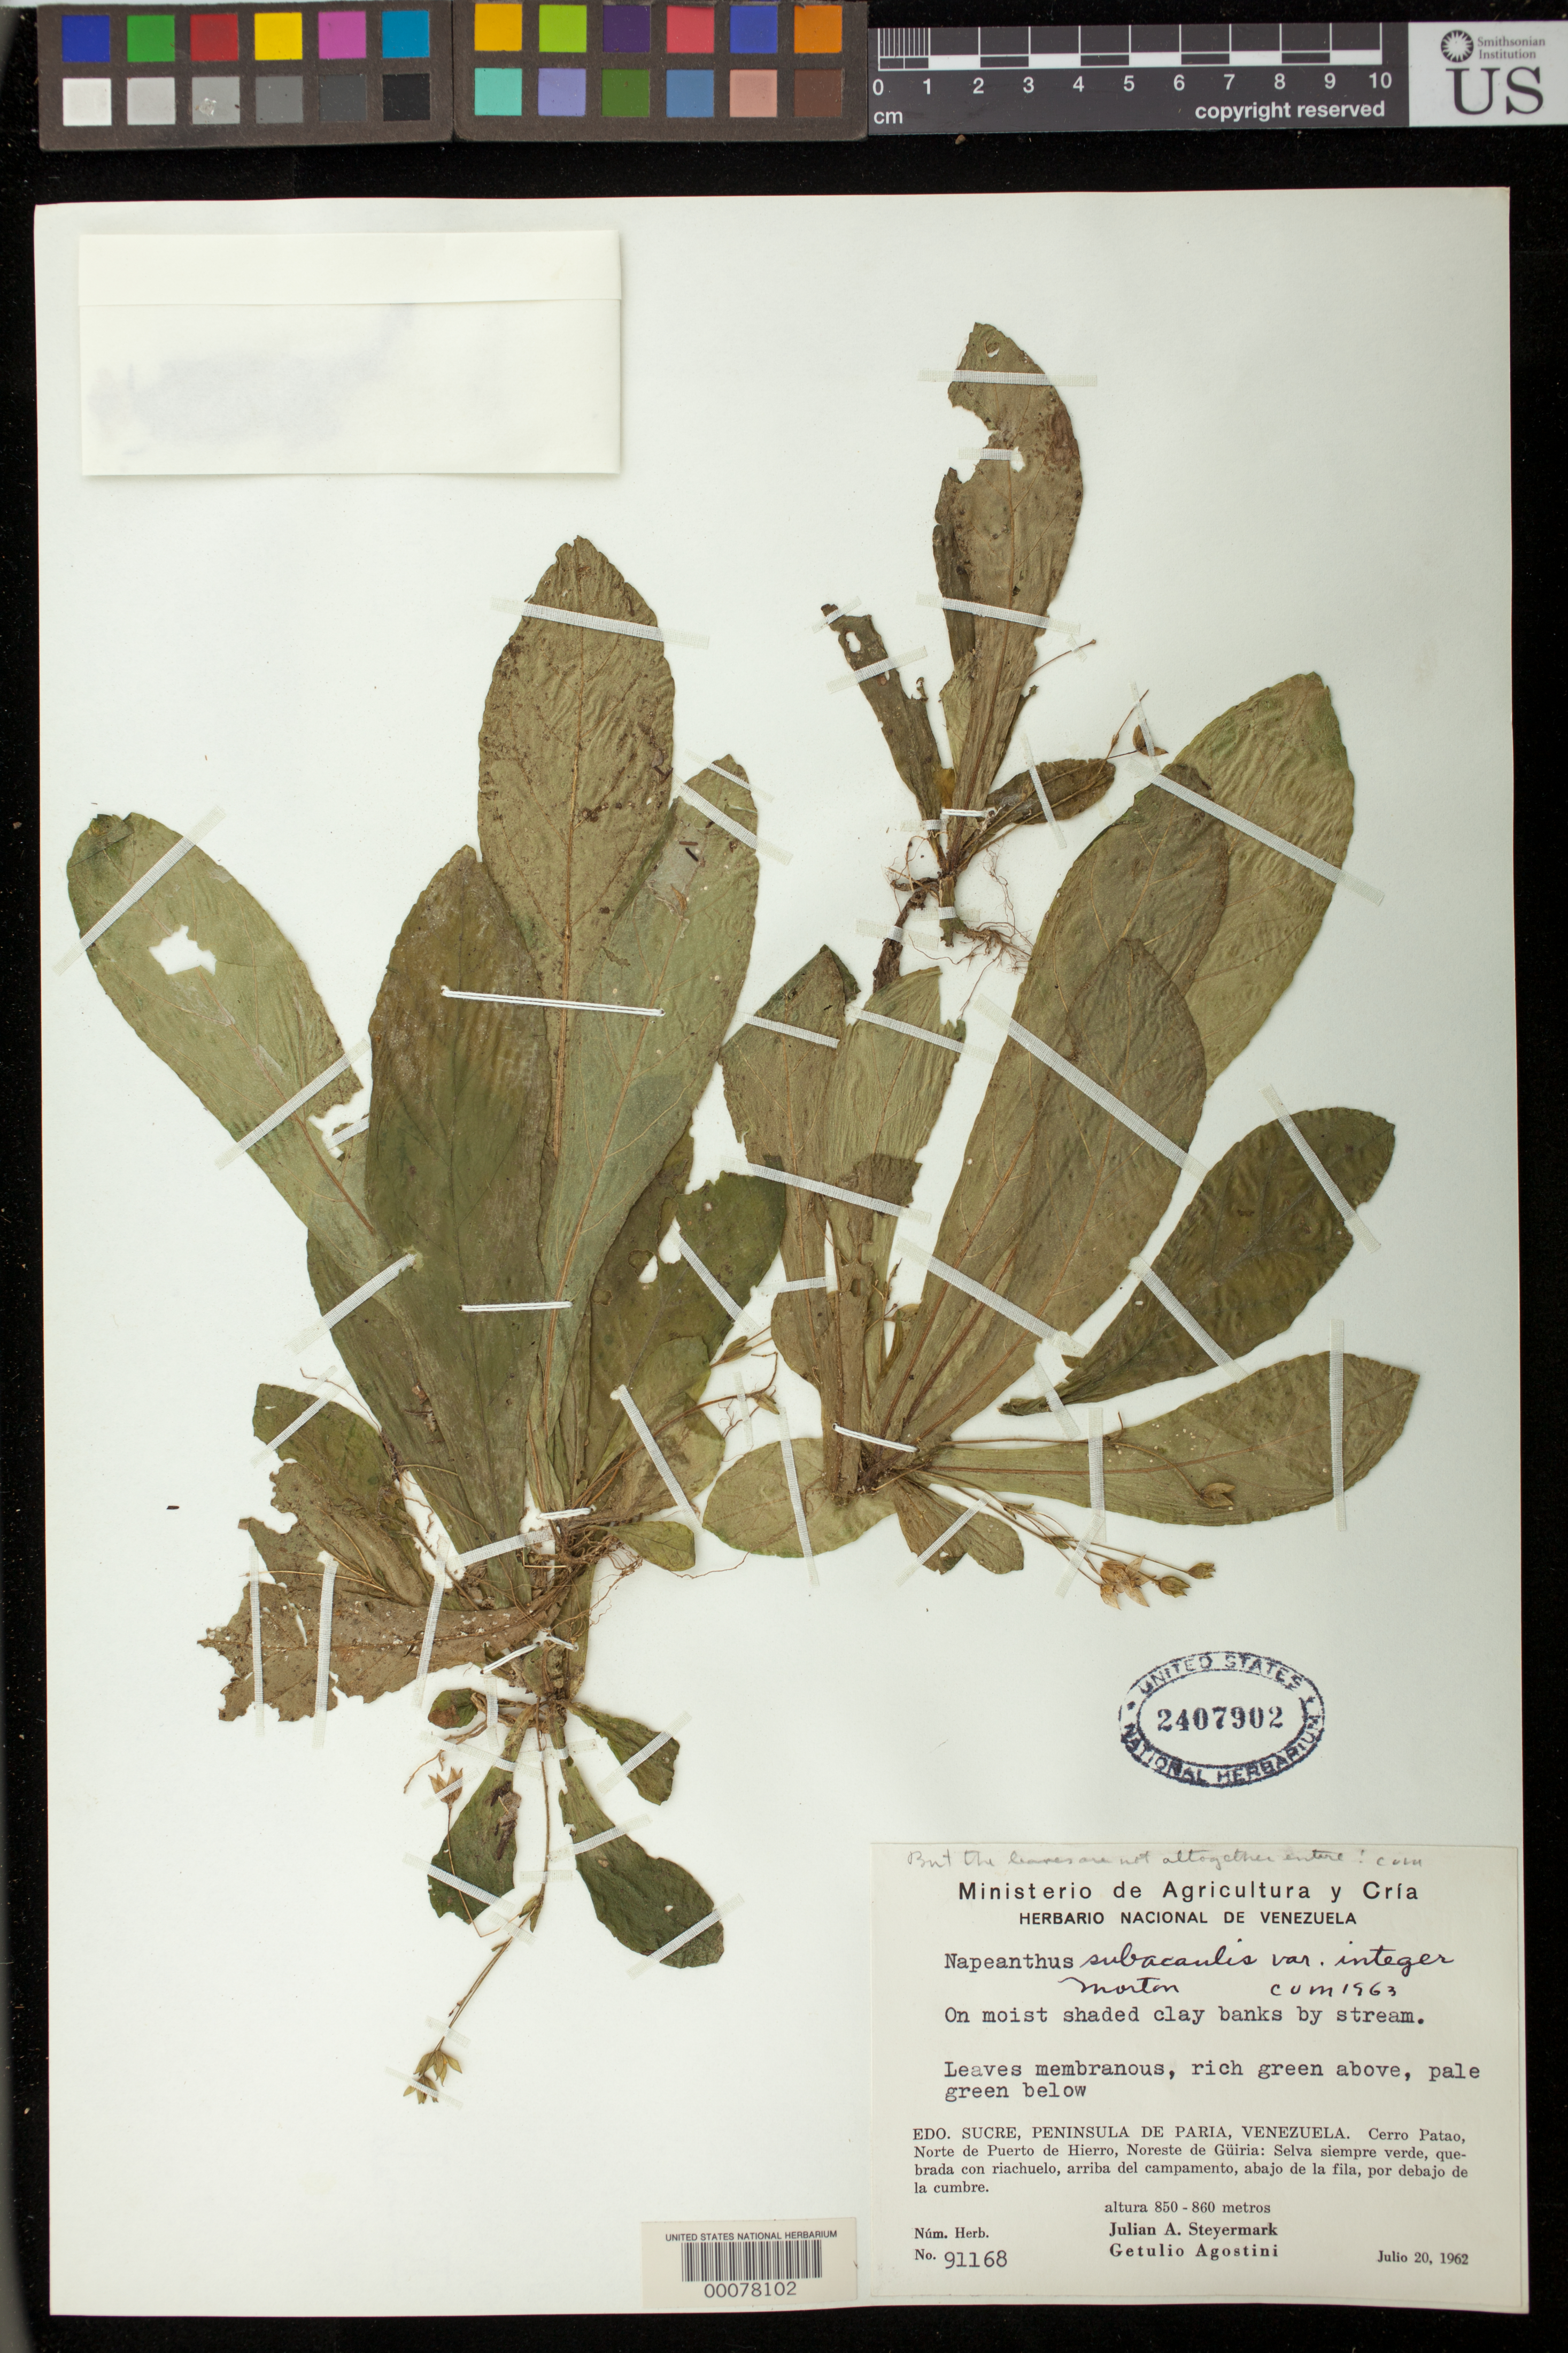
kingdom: Plantae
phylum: Tracheophyta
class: Magnoliopsida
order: Lamiales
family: Gesneriaceae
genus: Napeanthus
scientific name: Napeanthus subacaulis var. integer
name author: C.V. Morton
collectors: J. Steyermark & G. Agostini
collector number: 91168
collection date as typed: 20 Jul 1962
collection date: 1962-07-20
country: Venezuela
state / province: Sucre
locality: Peninsula de Paria, Cerro Patao, N of Puerto de Hierro, noreste de Guiria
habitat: On moist shaded clay banks by stream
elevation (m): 850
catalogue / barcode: US 2407902